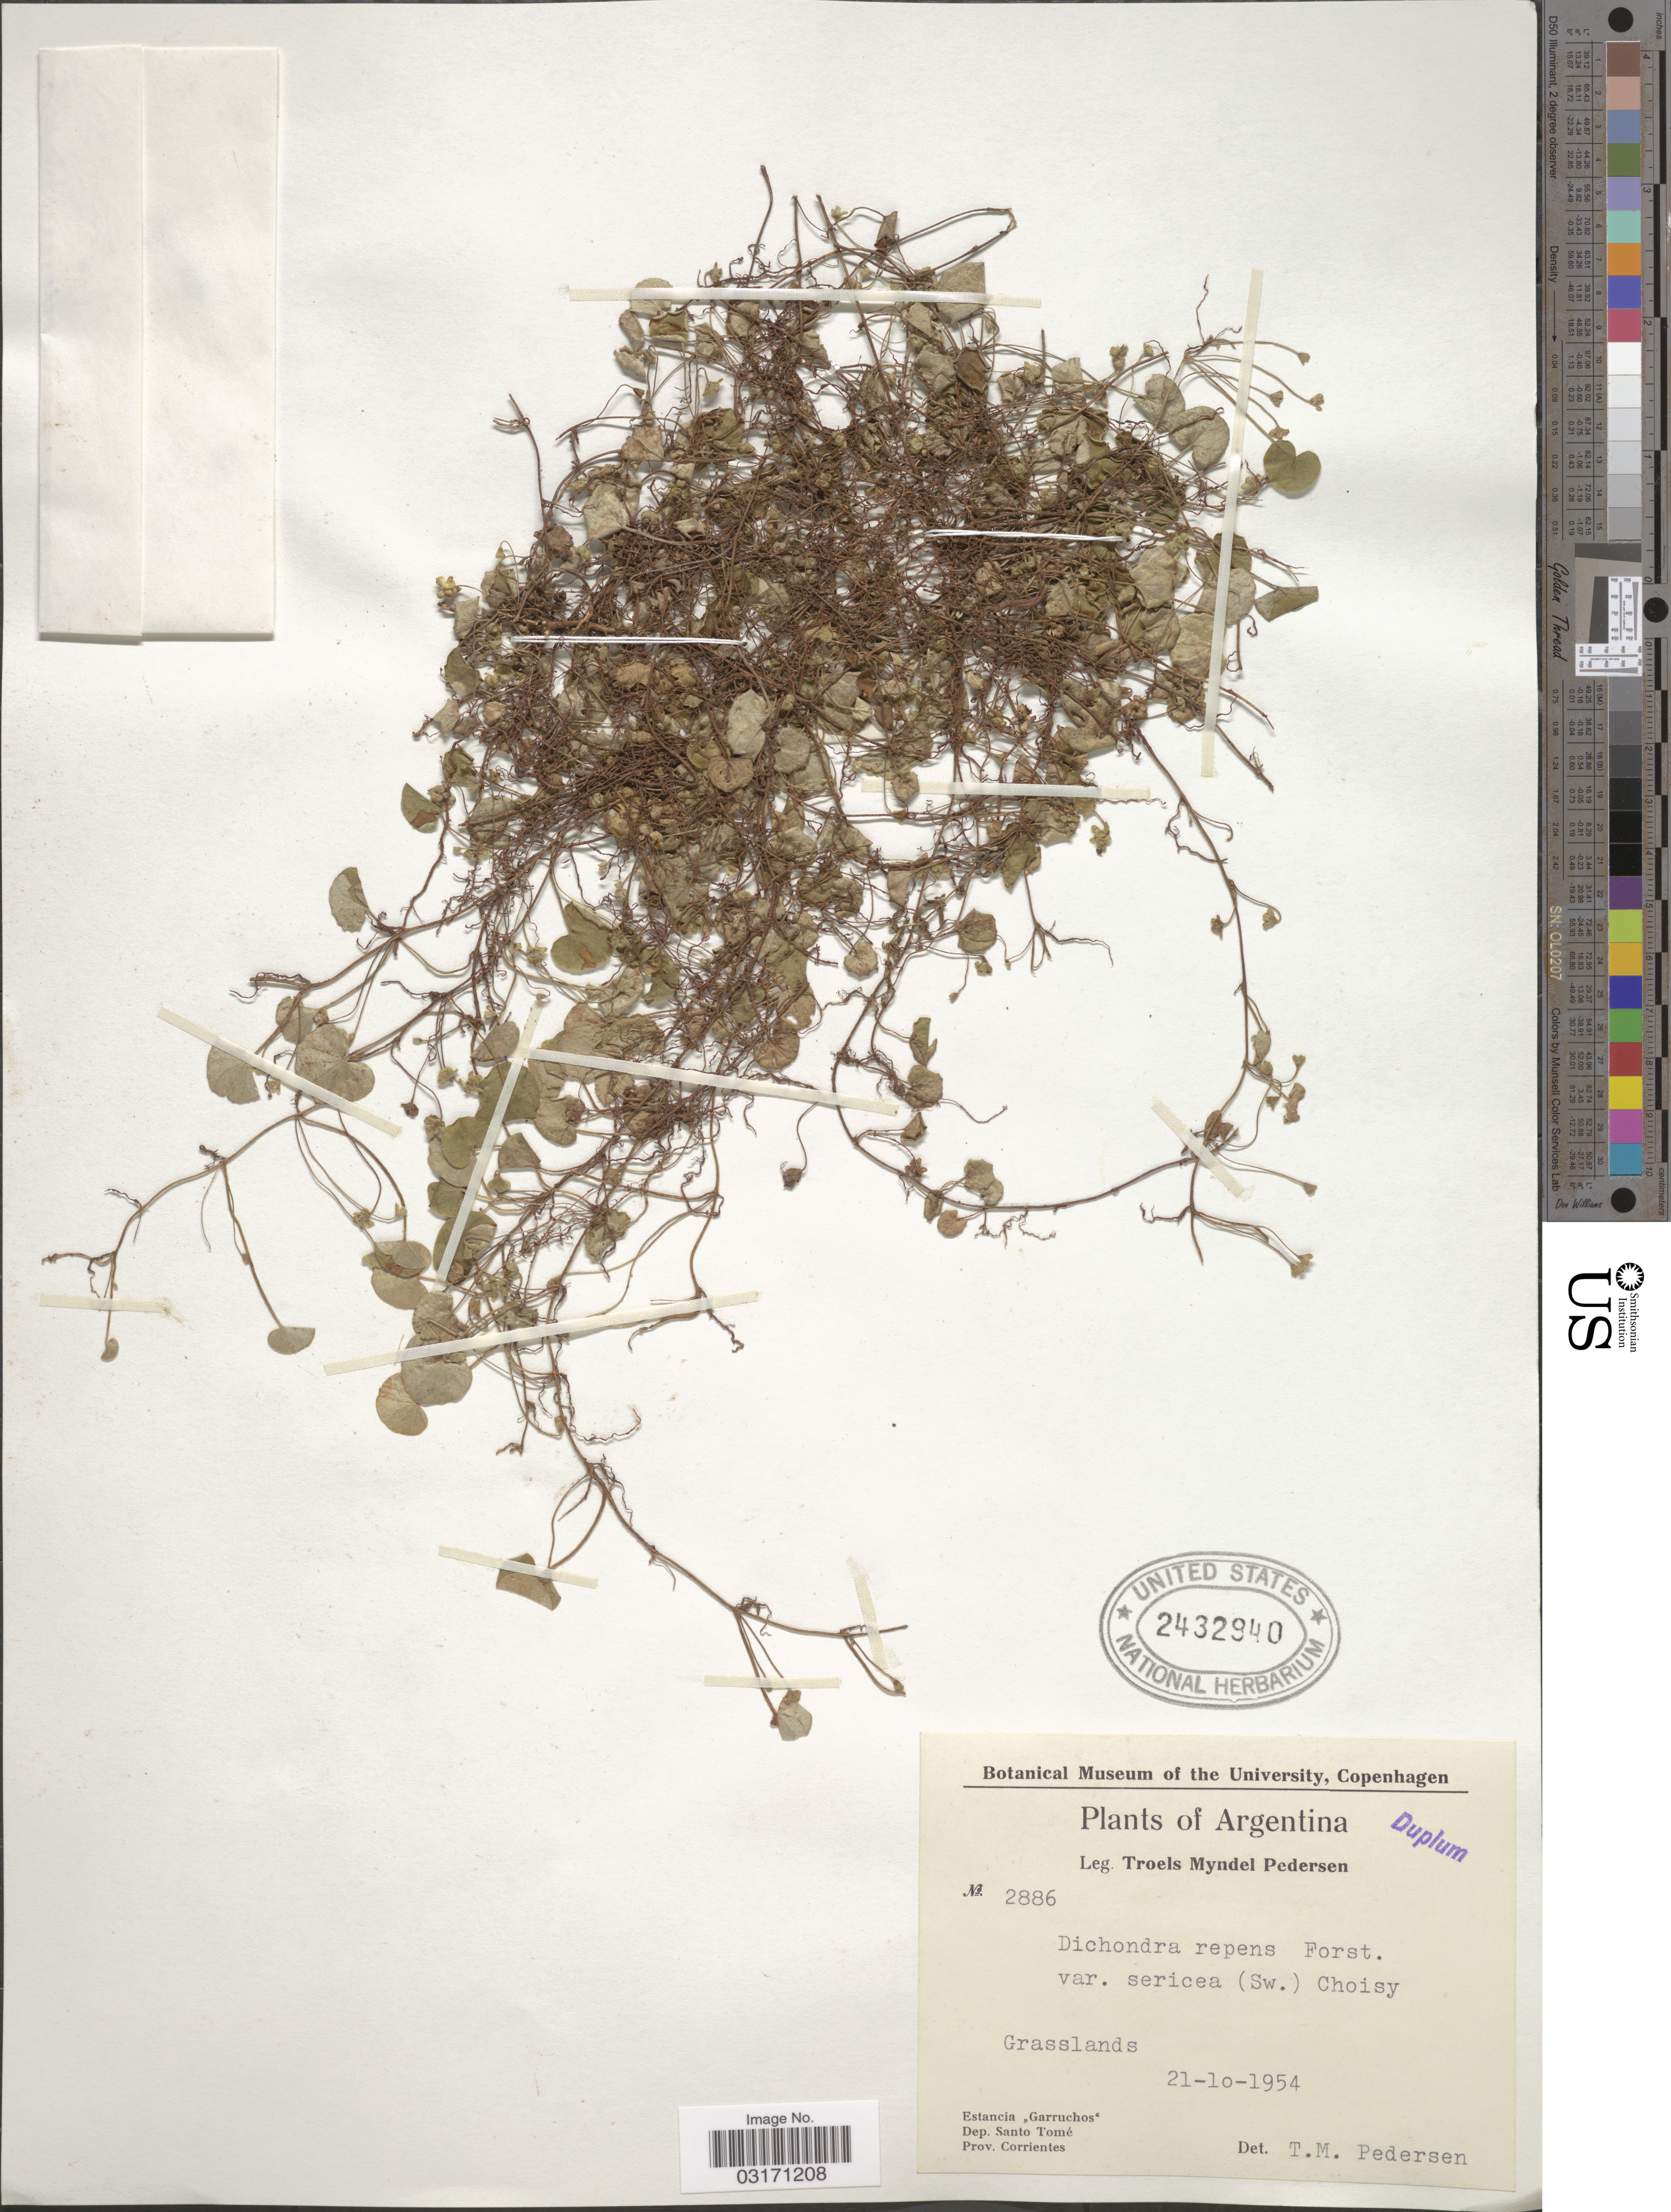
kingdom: Plantae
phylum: Tracheophyta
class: Magnoliopsida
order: Solanales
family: Convolvulaceae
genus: Dichondra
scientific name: Dichondra repens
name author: J.R. Forst. & G. Forst.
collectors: T. Pederson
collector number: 2886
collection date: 1954-10-21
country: Argentina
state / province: Corrientes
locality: Grasslands. Estancia "Garruchos". Dep. Santo Tomé.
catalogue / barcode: US 2432940